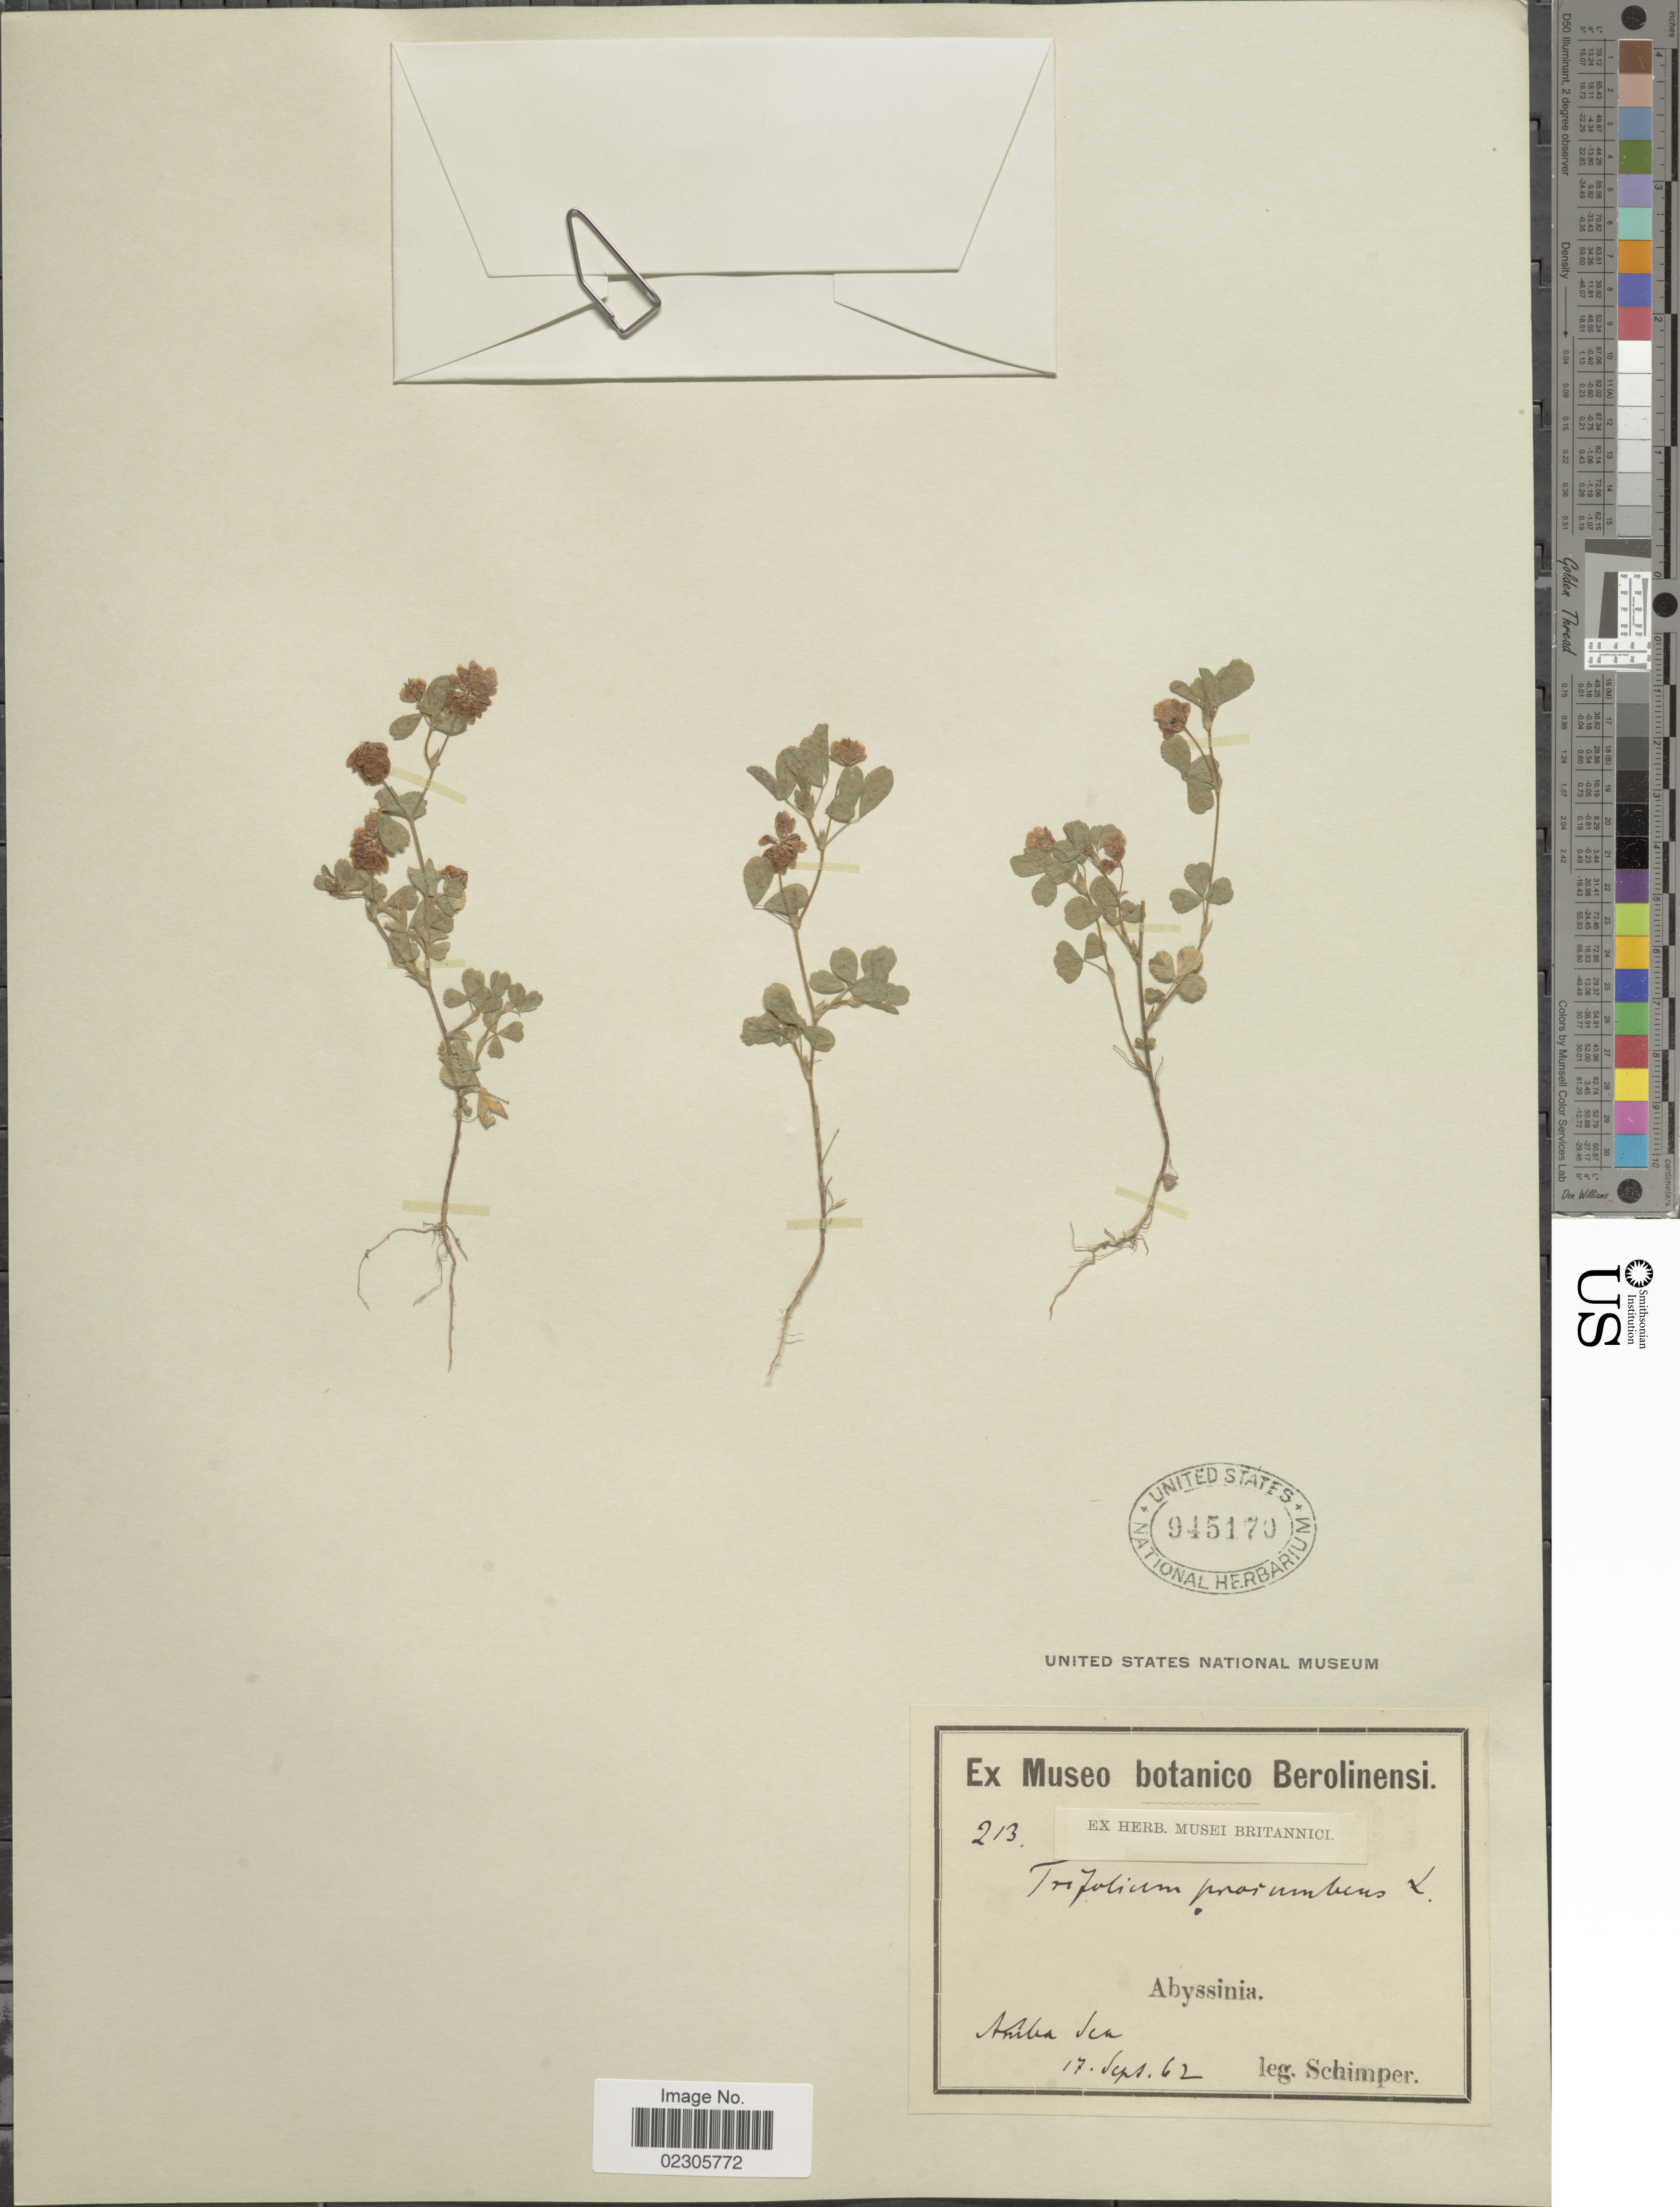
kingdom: Plantae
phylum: Tracheophyta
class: Magnoliopsida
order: Fabales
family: Fabaceae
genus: Trifolium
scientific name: Trifolium procumbens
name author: L.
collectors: -. Schimper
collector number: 213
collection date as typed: Transcribed d/m/y: 17/9/62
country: Eritrea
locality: Abyssina, [illegible text]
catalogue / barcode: US 945170